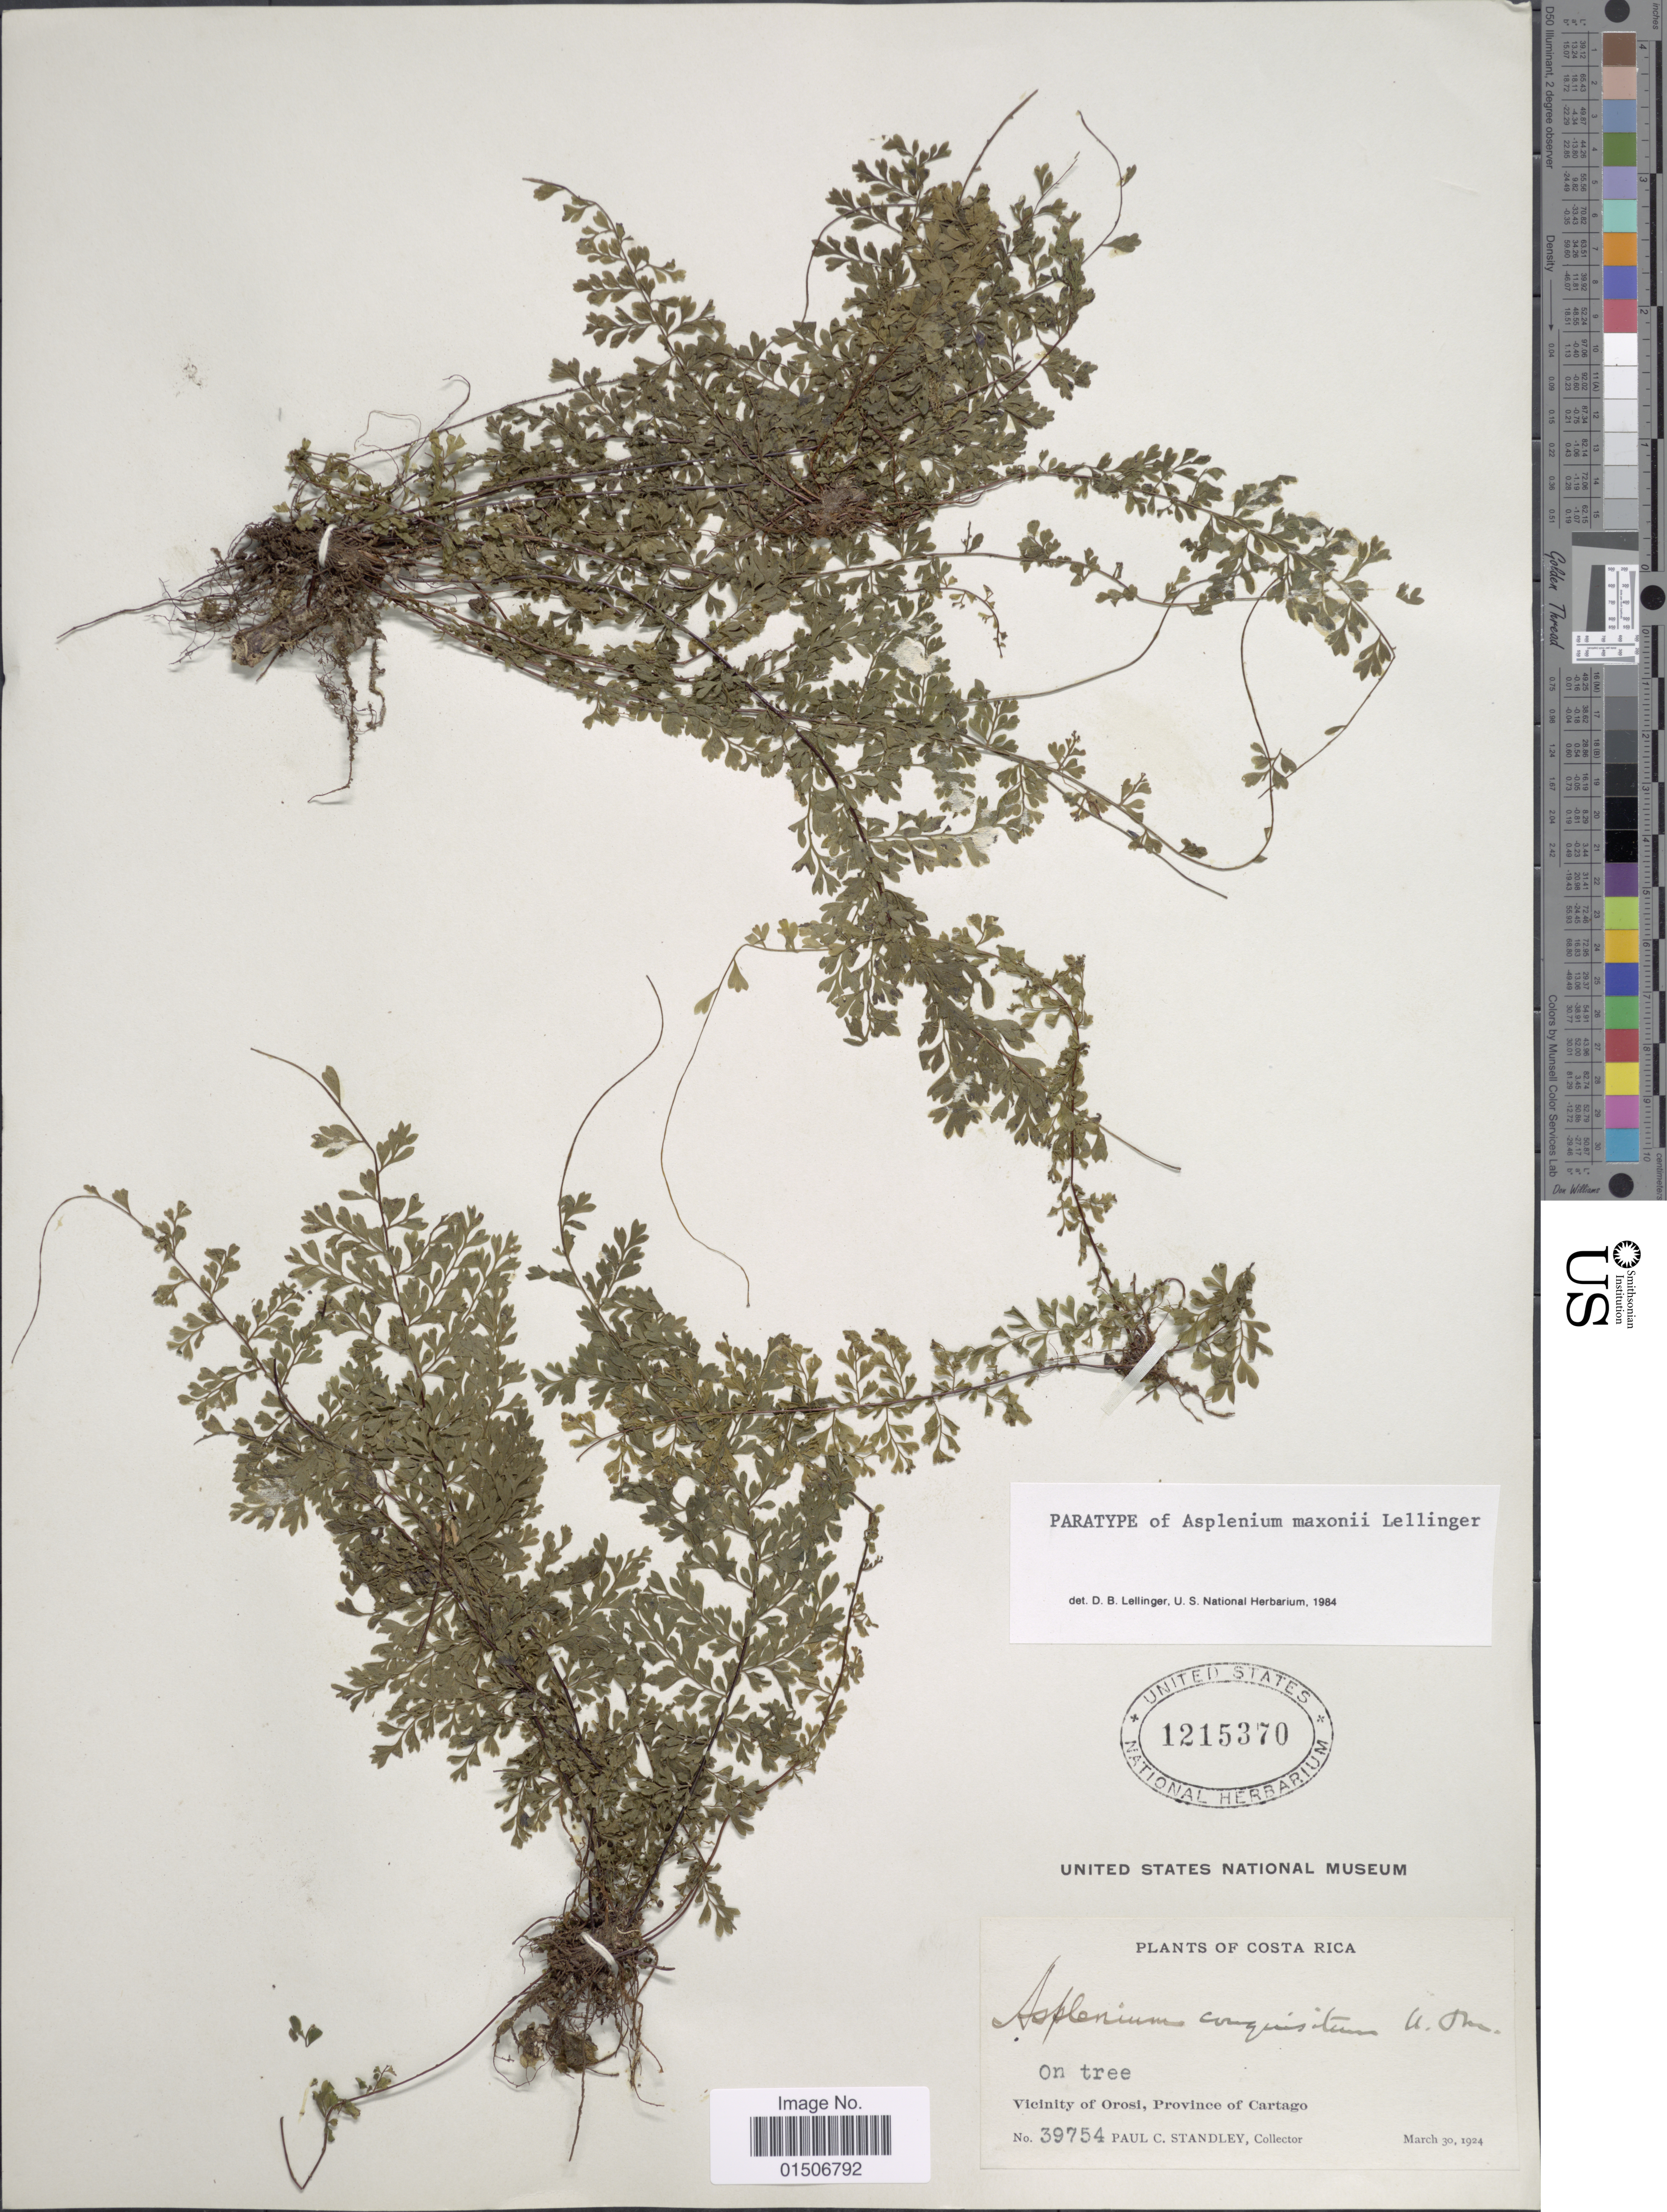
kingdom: Plantae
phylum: Tracheophyta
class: Polypodiopsida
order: Polypodiales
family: Aspleniaceae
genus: Asplenium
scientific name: Asplenium maxonii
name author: Lellinger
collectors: P. C. Standley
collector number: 39754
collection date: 1924-03-30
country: Costa Rica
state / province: Cartago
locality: On tree, Vicinity of Orosi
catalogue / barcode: US 1215370